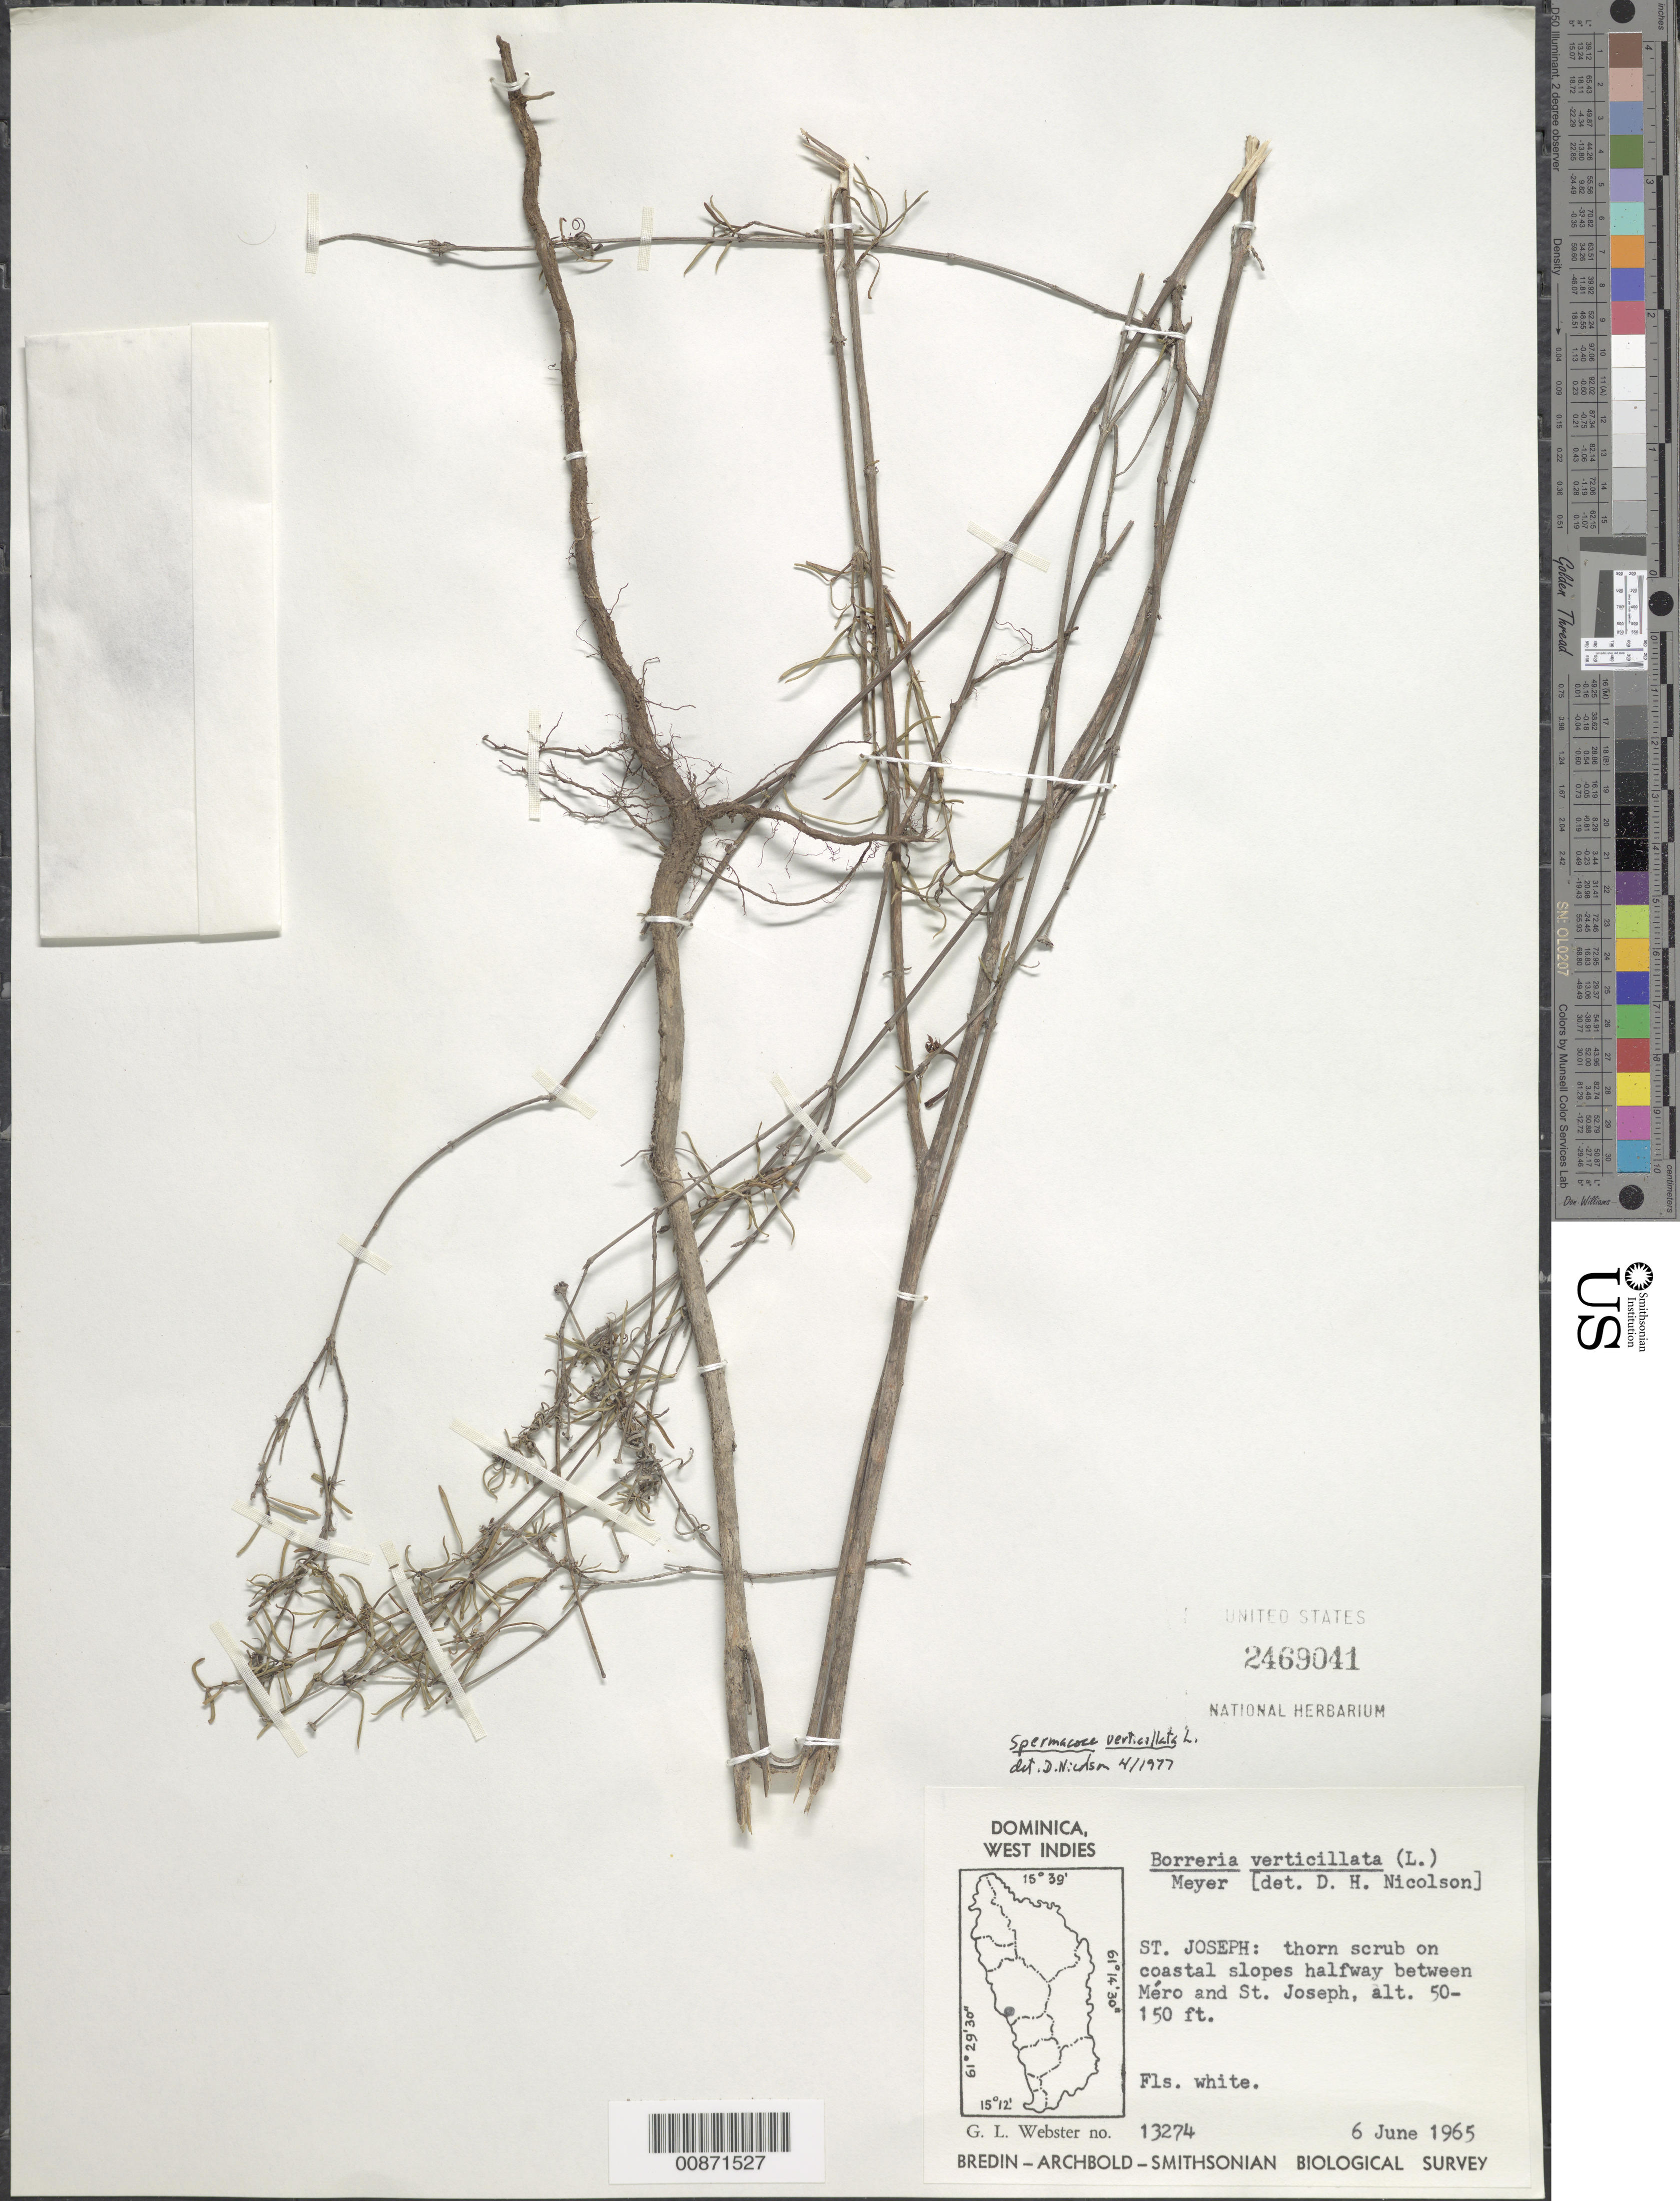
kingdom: Plantae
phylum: Tracheophyta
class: Magnoliopsida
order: Gentianales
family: Rubiaceae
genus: Spermacoce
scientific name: Spermacoce verticillata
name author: L.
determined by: Nicolson, Dan H.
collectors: G. L. Webster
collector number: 13274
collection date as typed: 06 Jun 1965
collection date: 1965-06-06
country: Dominica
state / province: St. Joseph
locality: Coastal slopes halfway between Méro and St. Joseph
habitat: Thorn scrub on coastal slopes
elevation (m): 15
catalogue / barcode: US 2469041